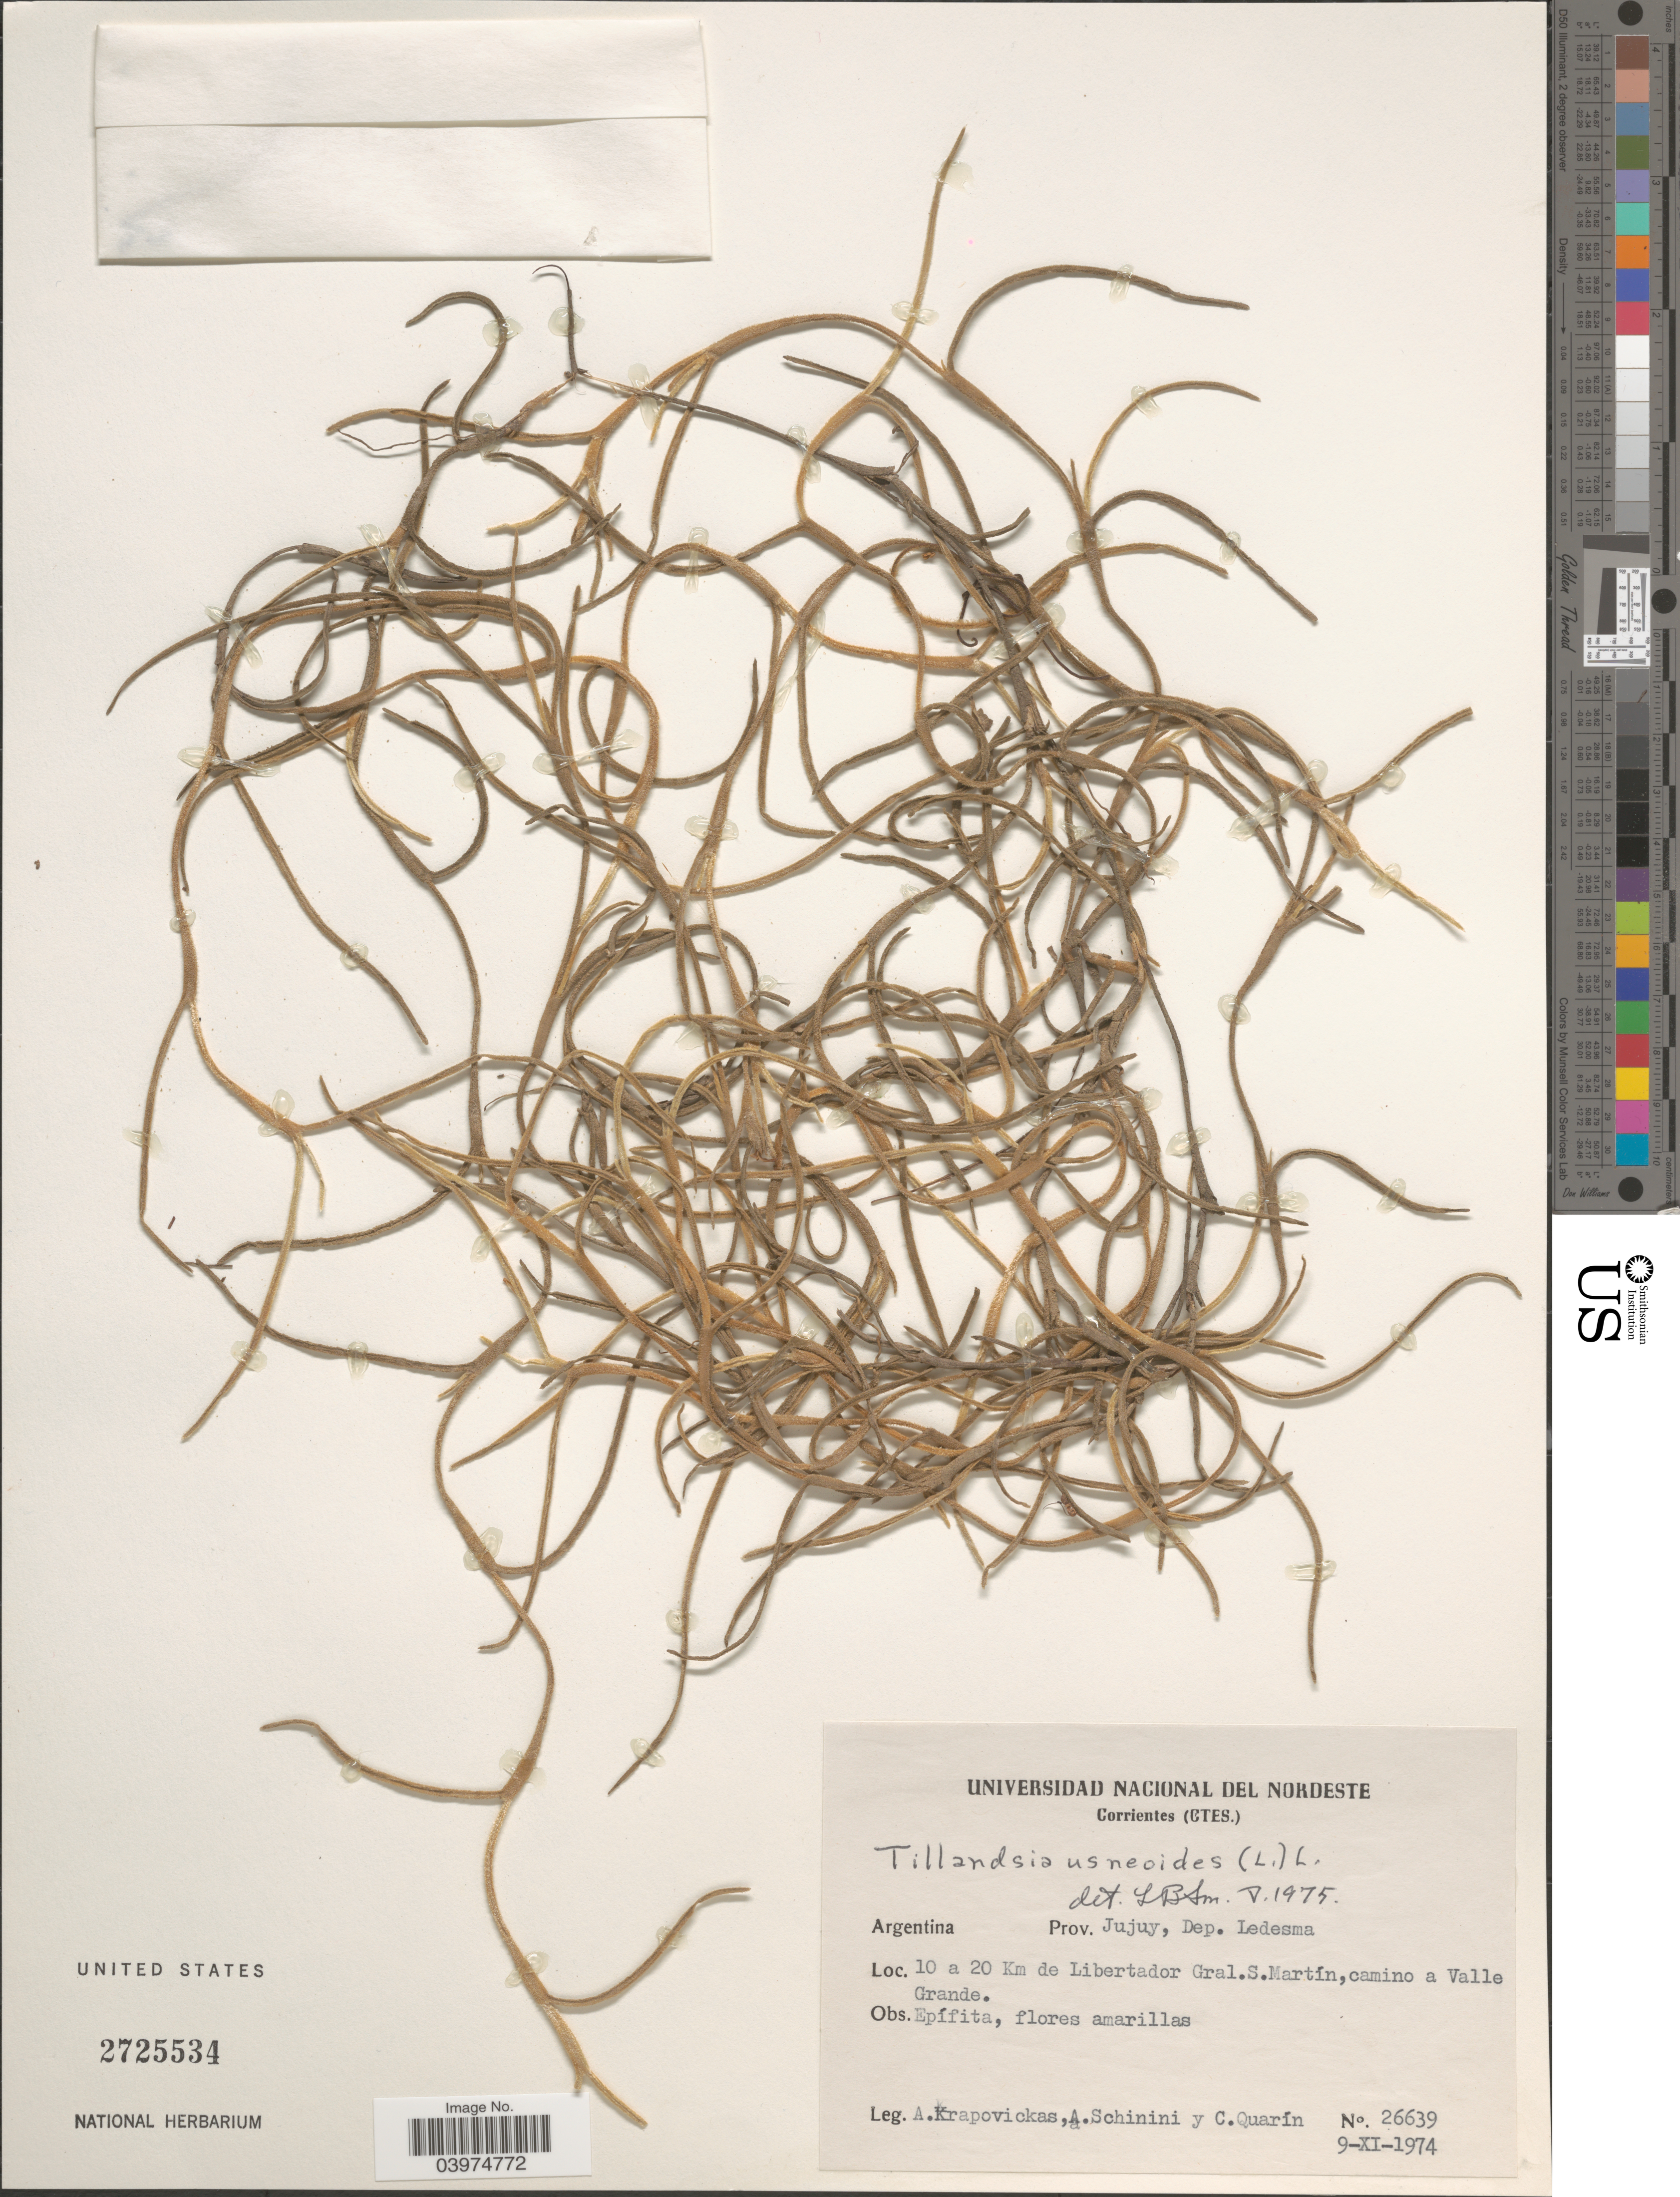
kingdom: Plantae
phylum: Tracheophyta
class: Liliopsida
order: Poales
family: Bromeliaceae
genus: Tillandsia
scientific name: Tillandsia usneoides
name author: (L.) L.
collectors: A. Krapovickas, A. Schinini & C. Quarin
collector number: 26639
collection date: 1974-11-09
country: Argentina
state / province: Jujuy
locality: Prov. Jujuy, Dep. Ledesma. 10 a 20 Km de Libertador Gral. S. Martín, camino a Valle Grande.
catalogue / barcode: US 2725534